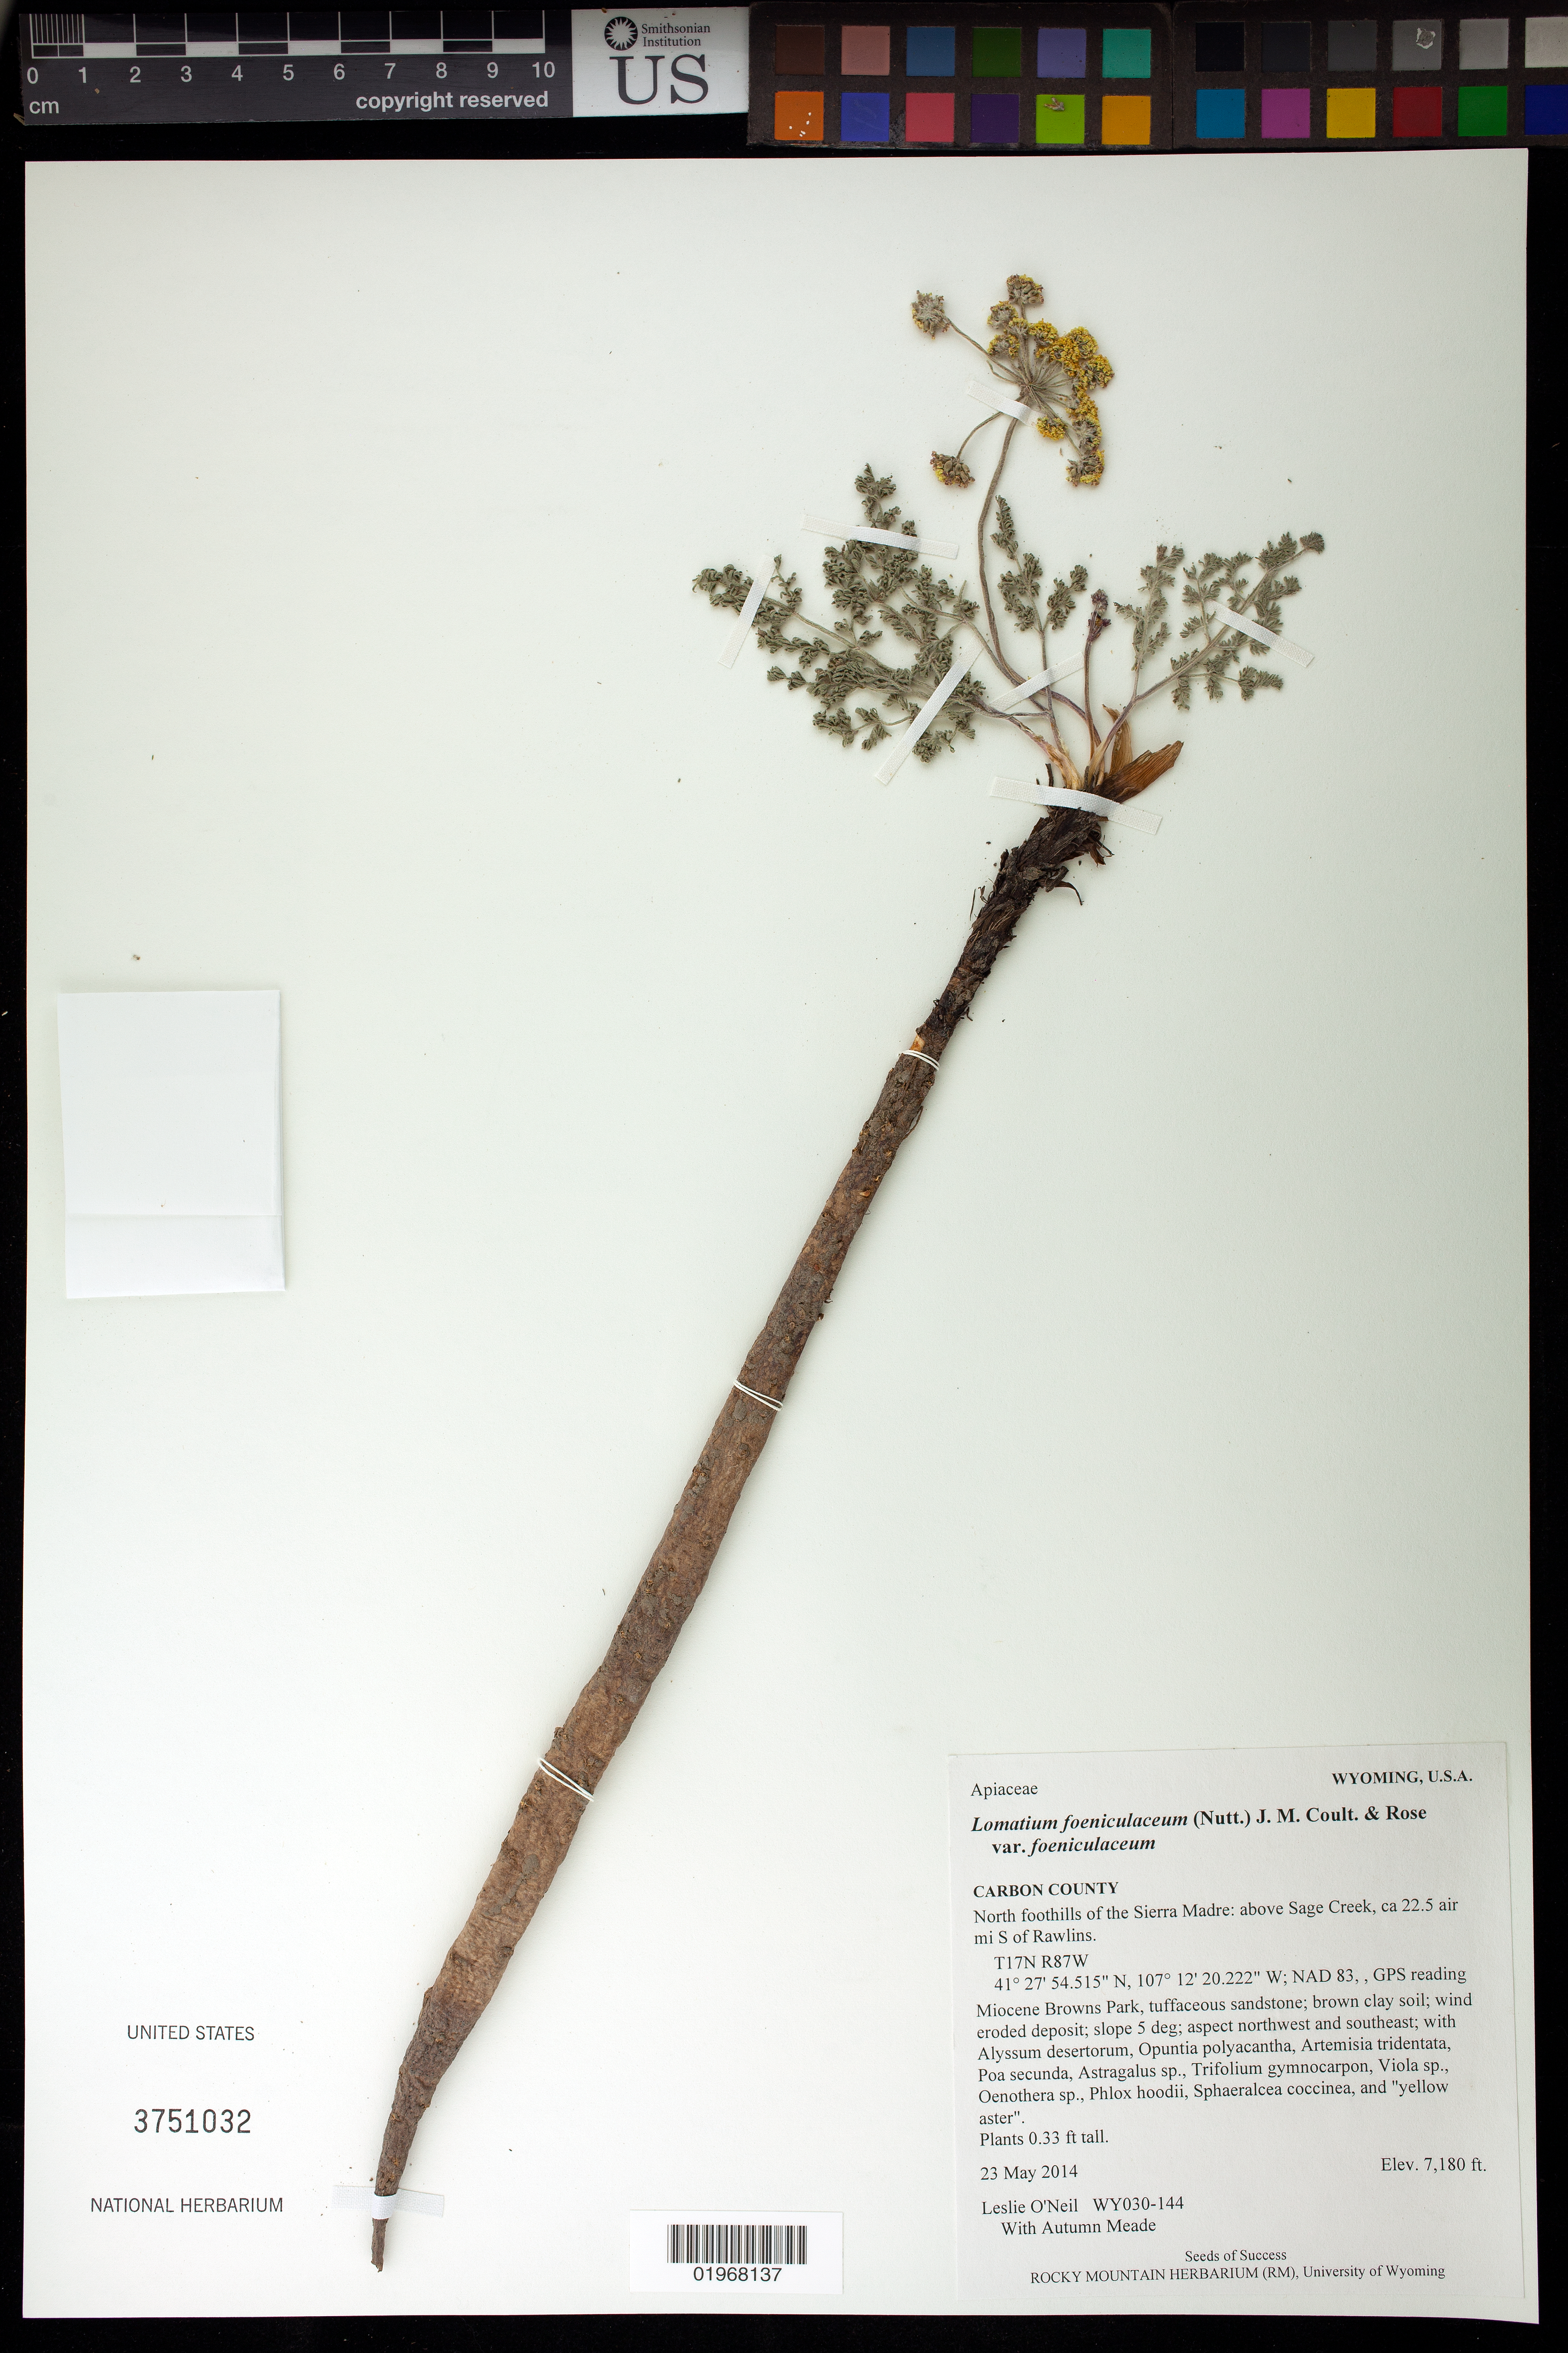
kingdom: Plantae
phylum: Tracheophyta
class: Magnoliopsida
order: Apiales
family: Apiaceae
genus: Lomatium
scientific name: Lomatium foeniculaceum var. foeniculaceum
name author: (Nutt.) J.M. Coult. & Rose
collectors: L. O'Neil & A. Meade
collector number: WY030-144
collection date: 2014-05-23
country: United States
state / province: Wyoming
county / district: Carbon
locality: North foothils of the Sierra Madre, above Sage Creek, ca. 22.5 air mi. S of Rawlins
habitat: Miocene Browns Park, tuffaceous sandstone; brown clay soil; wind eroded deposit. With Viola sp., Oenothera sp., Phlox hoodii, ect.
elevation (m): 2188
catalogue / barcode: US 3751032